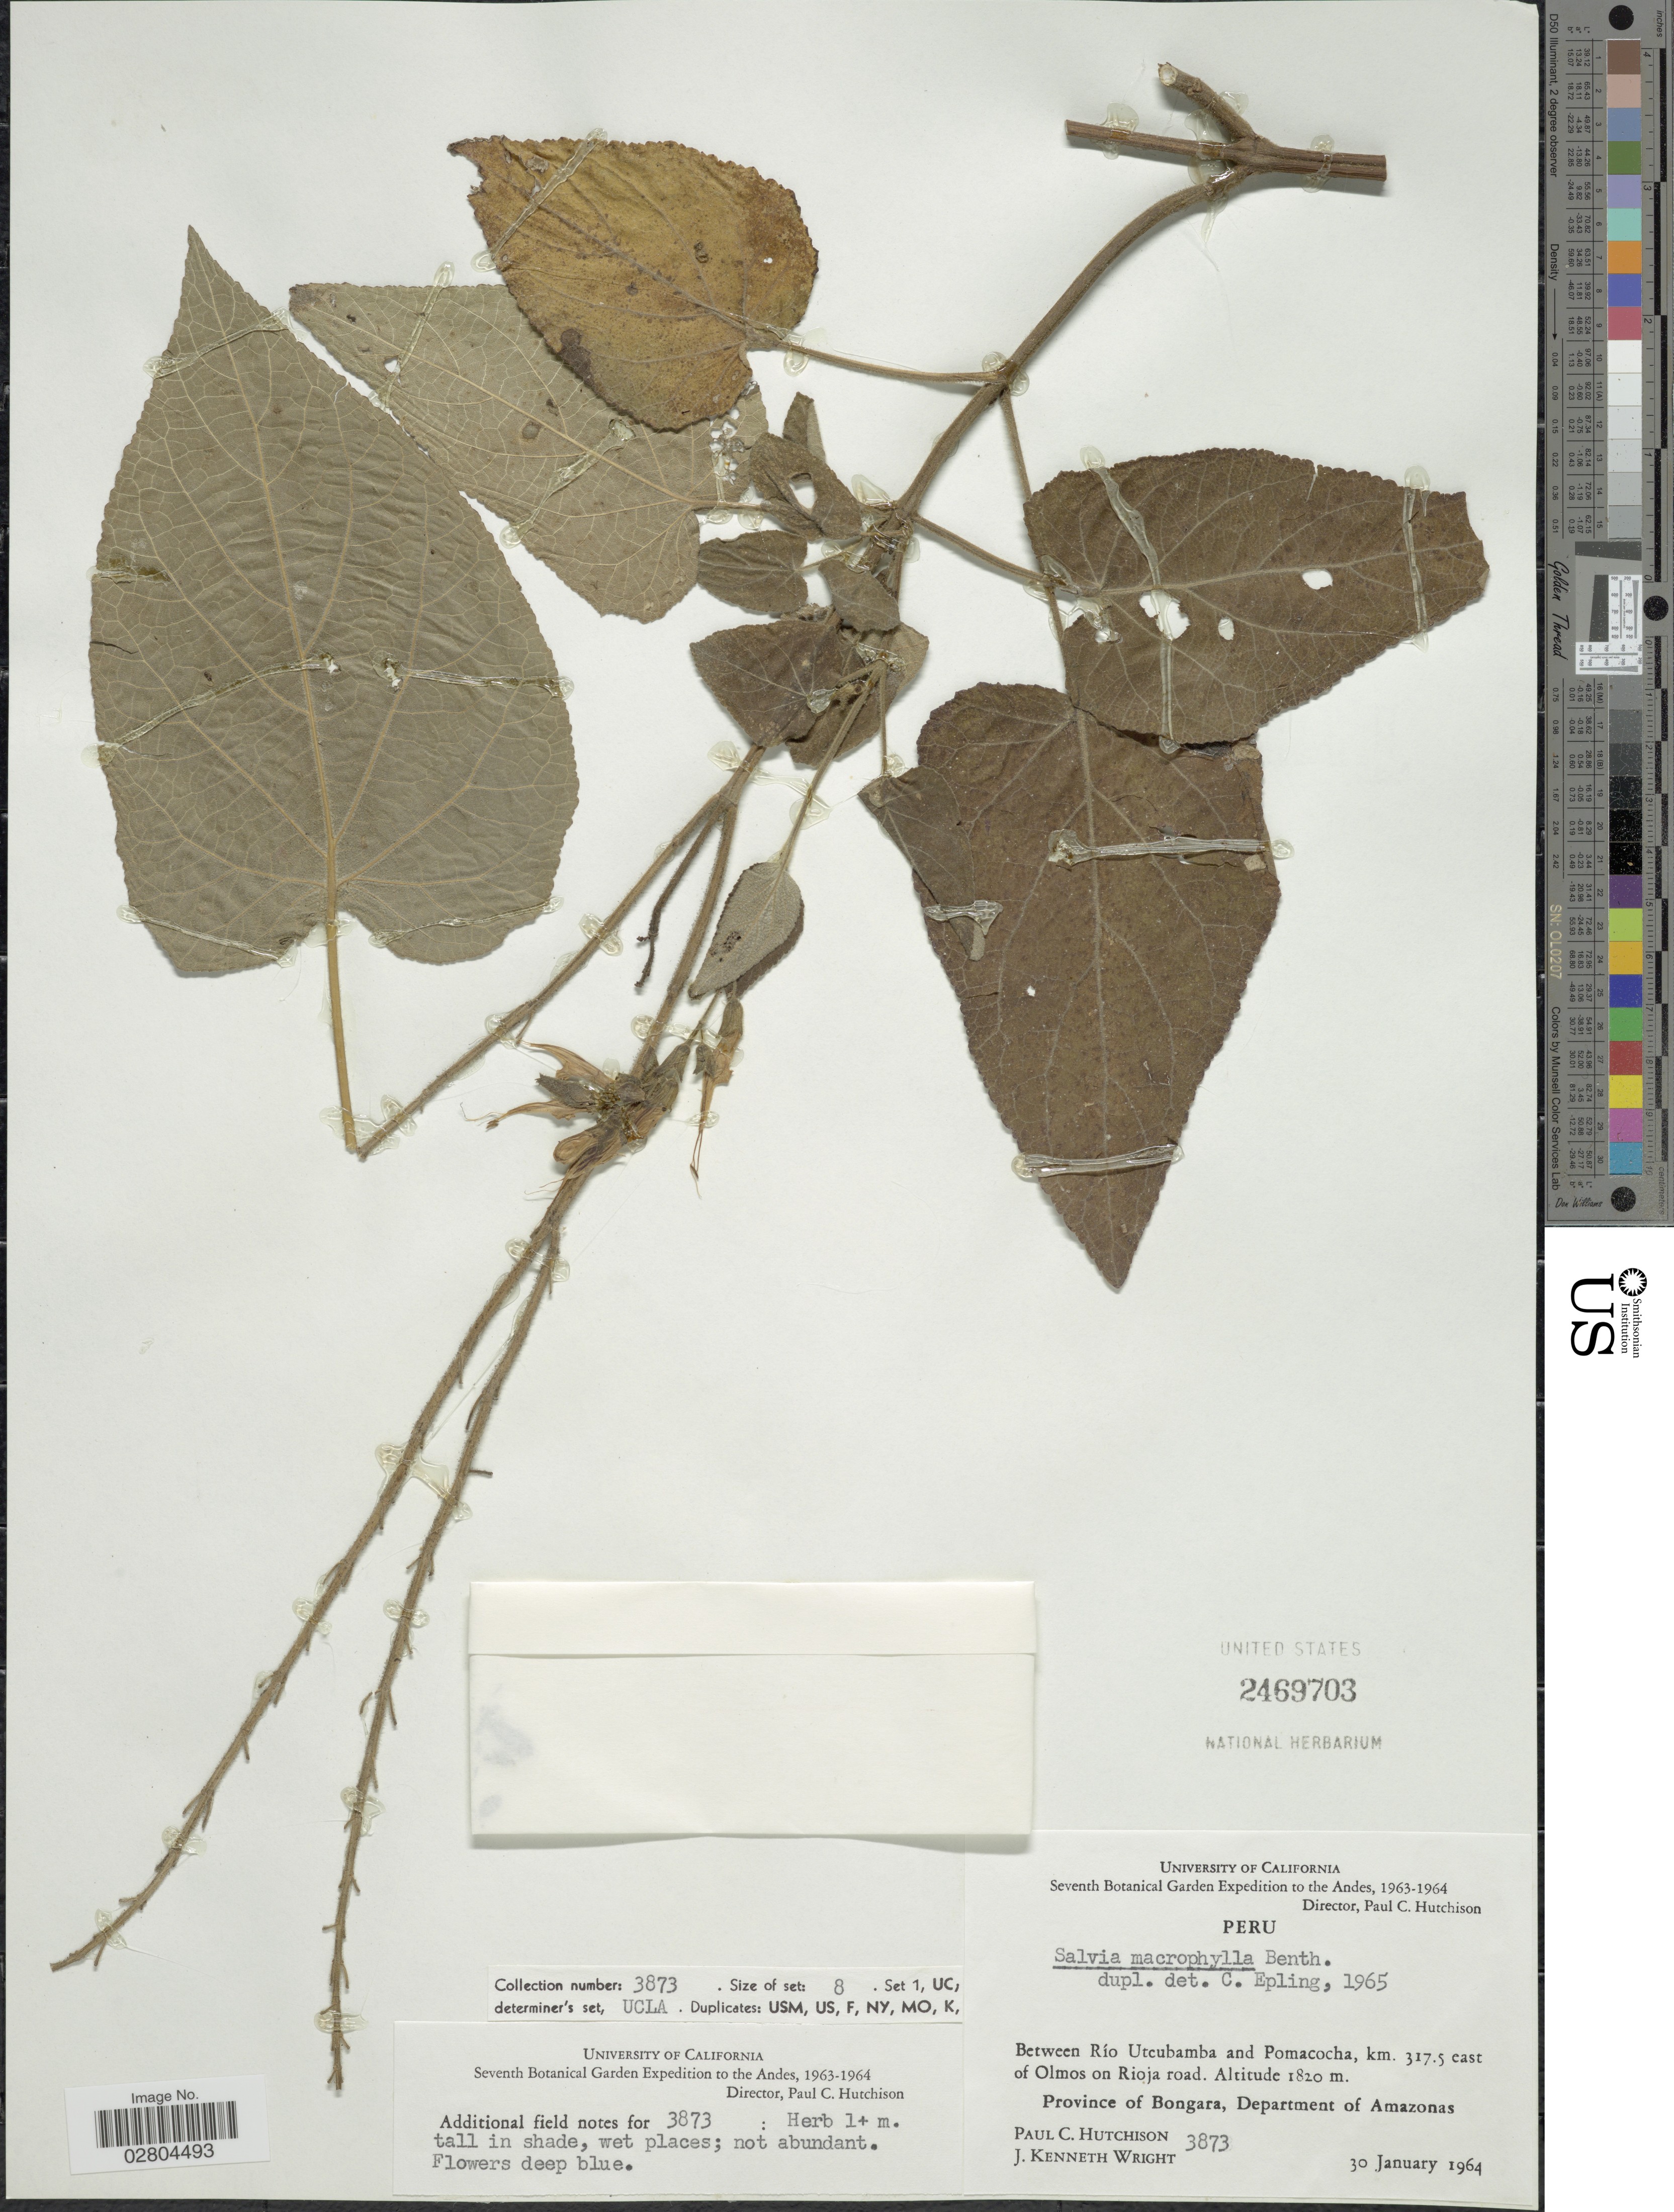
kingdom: Plantae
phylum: Tracheophyta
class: Magnoliopsida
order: Lamiales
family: Lamiaceae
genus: Salvia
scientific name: Salvia macrophylla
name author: Benth.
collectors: P. C. Hutchison & J. K. Wright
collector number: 3873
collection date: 1964-01-30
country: Peru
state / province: Amazonas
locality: Andes. Between Río Utcubamba and Pomacocha, km. 317.5 east of Olmos on Rioja road. Province of Bongara, Department of Amazonas.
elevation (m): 1820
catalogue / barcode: US 2469703